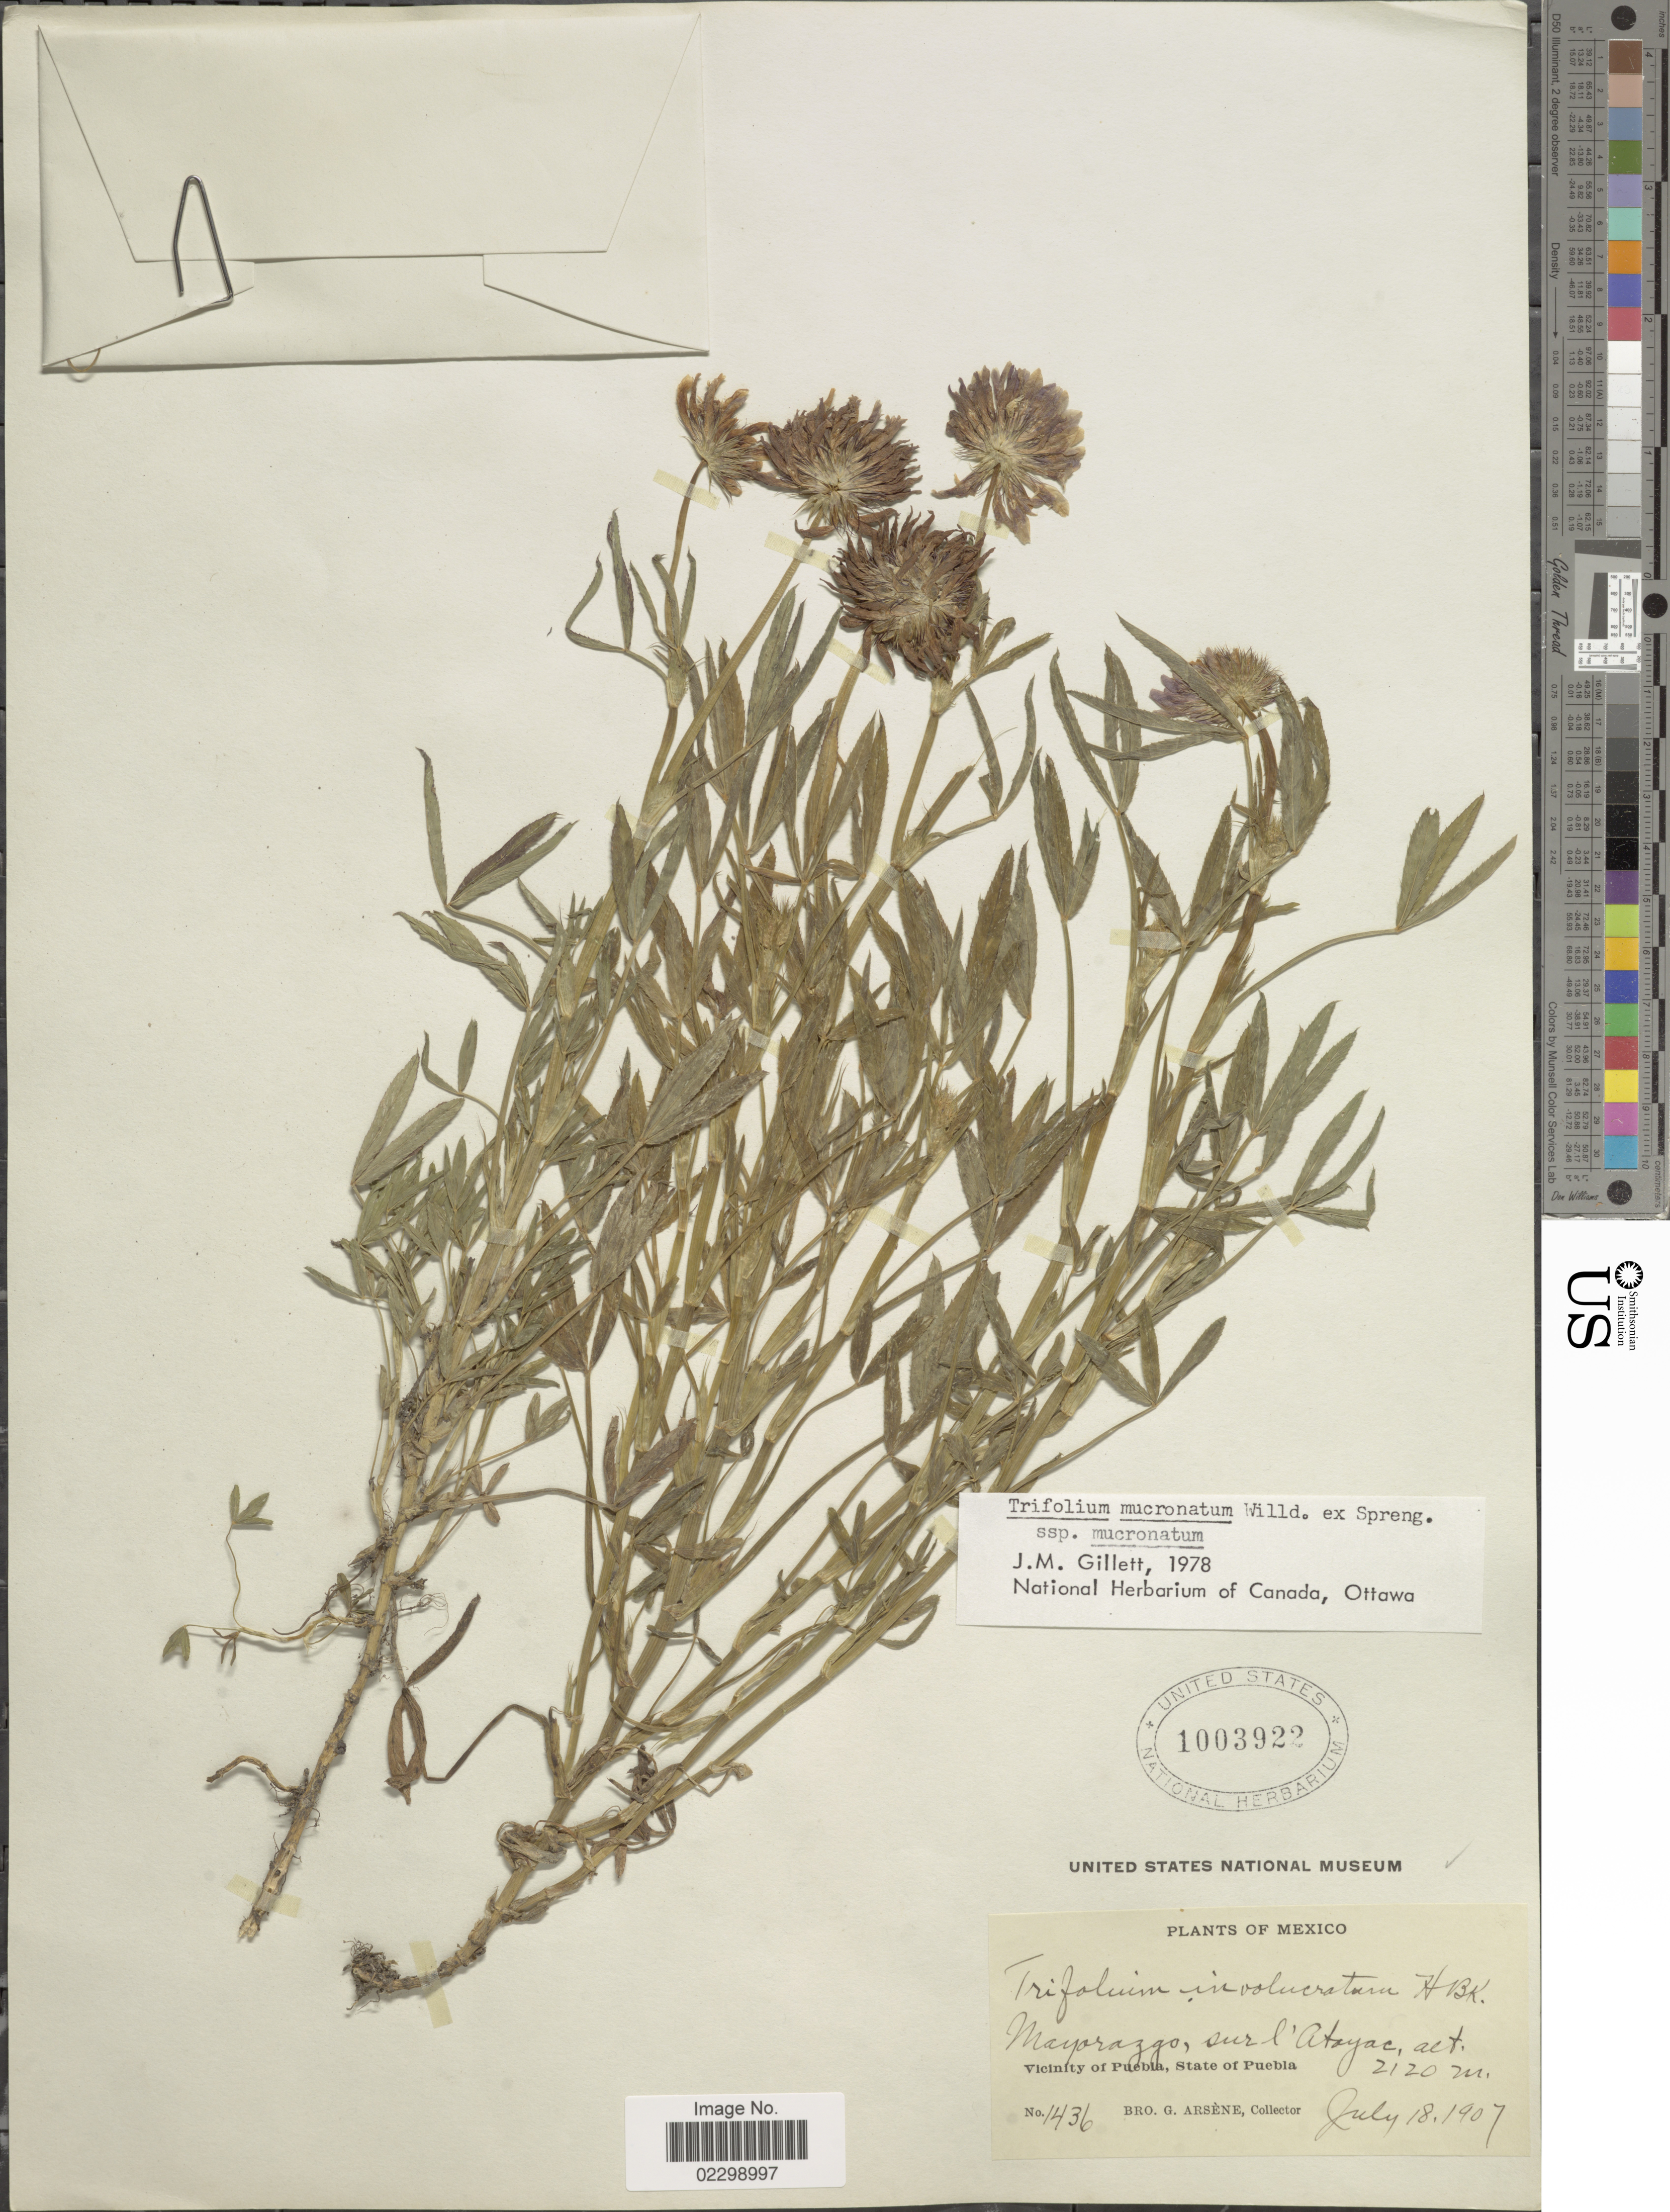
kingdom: Plantae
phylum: Tracheophyta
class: Magnoliopsida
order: Fabales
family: Fabaceae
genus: Trifolium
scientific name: Trifolium mucronatum subsp. mucronatum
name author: Willd. ex Spreng.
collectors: Bro. G. Arsène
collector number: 1436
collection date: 1907-07-18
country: Mexico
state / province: Puebla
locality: Mayorazgo, sur l'Atayac, vicinity of Puebla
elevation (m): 2120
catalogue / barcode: US 1003922